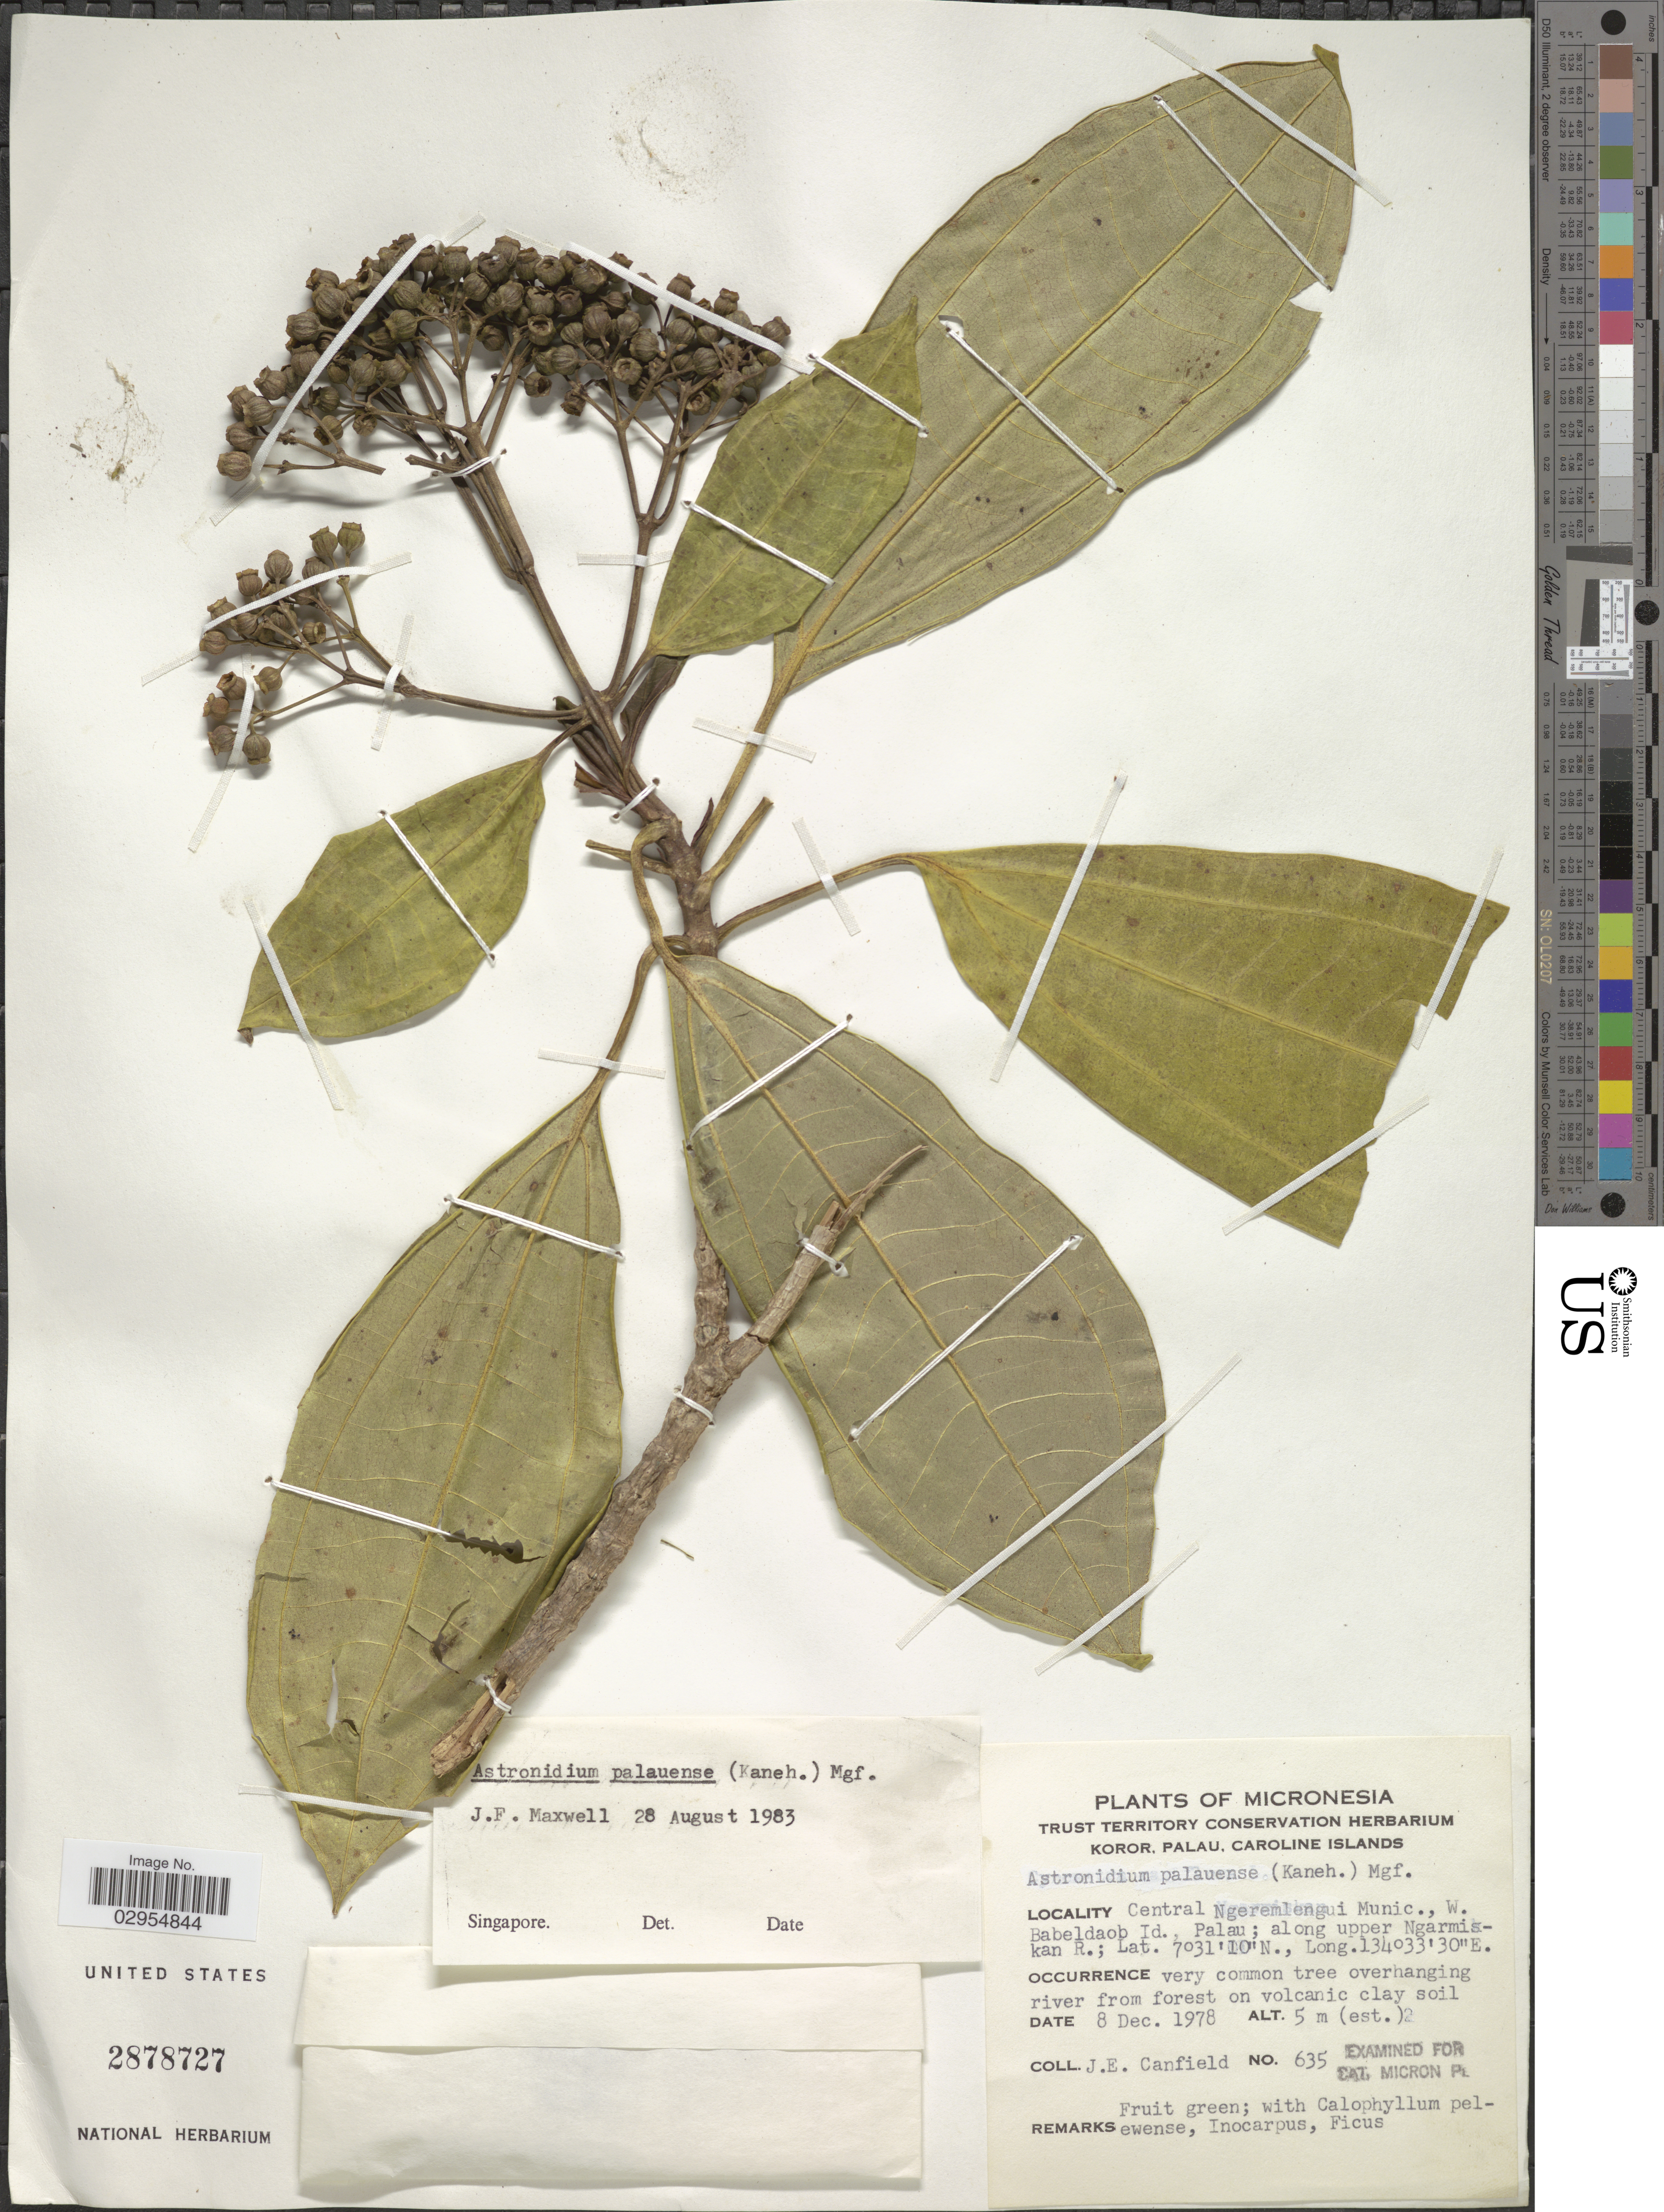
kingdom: Plantae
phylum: Tracheophyta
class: Magnoliopsida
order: Myrtales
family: Melastomataceae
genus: Astronidium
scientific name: Astronidium palauense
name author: (Kaneh.) Markgr.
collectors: J. E. Canfield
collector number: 635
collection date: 1978-12-08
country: Palau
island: Babeldaob [Babelthuap]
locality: Micronesia. Central Ngeremlengui Munic., W. Babeldaob Id., Palau; along upper Ngarmiskan R.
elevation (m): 5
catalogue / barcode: US 2878727